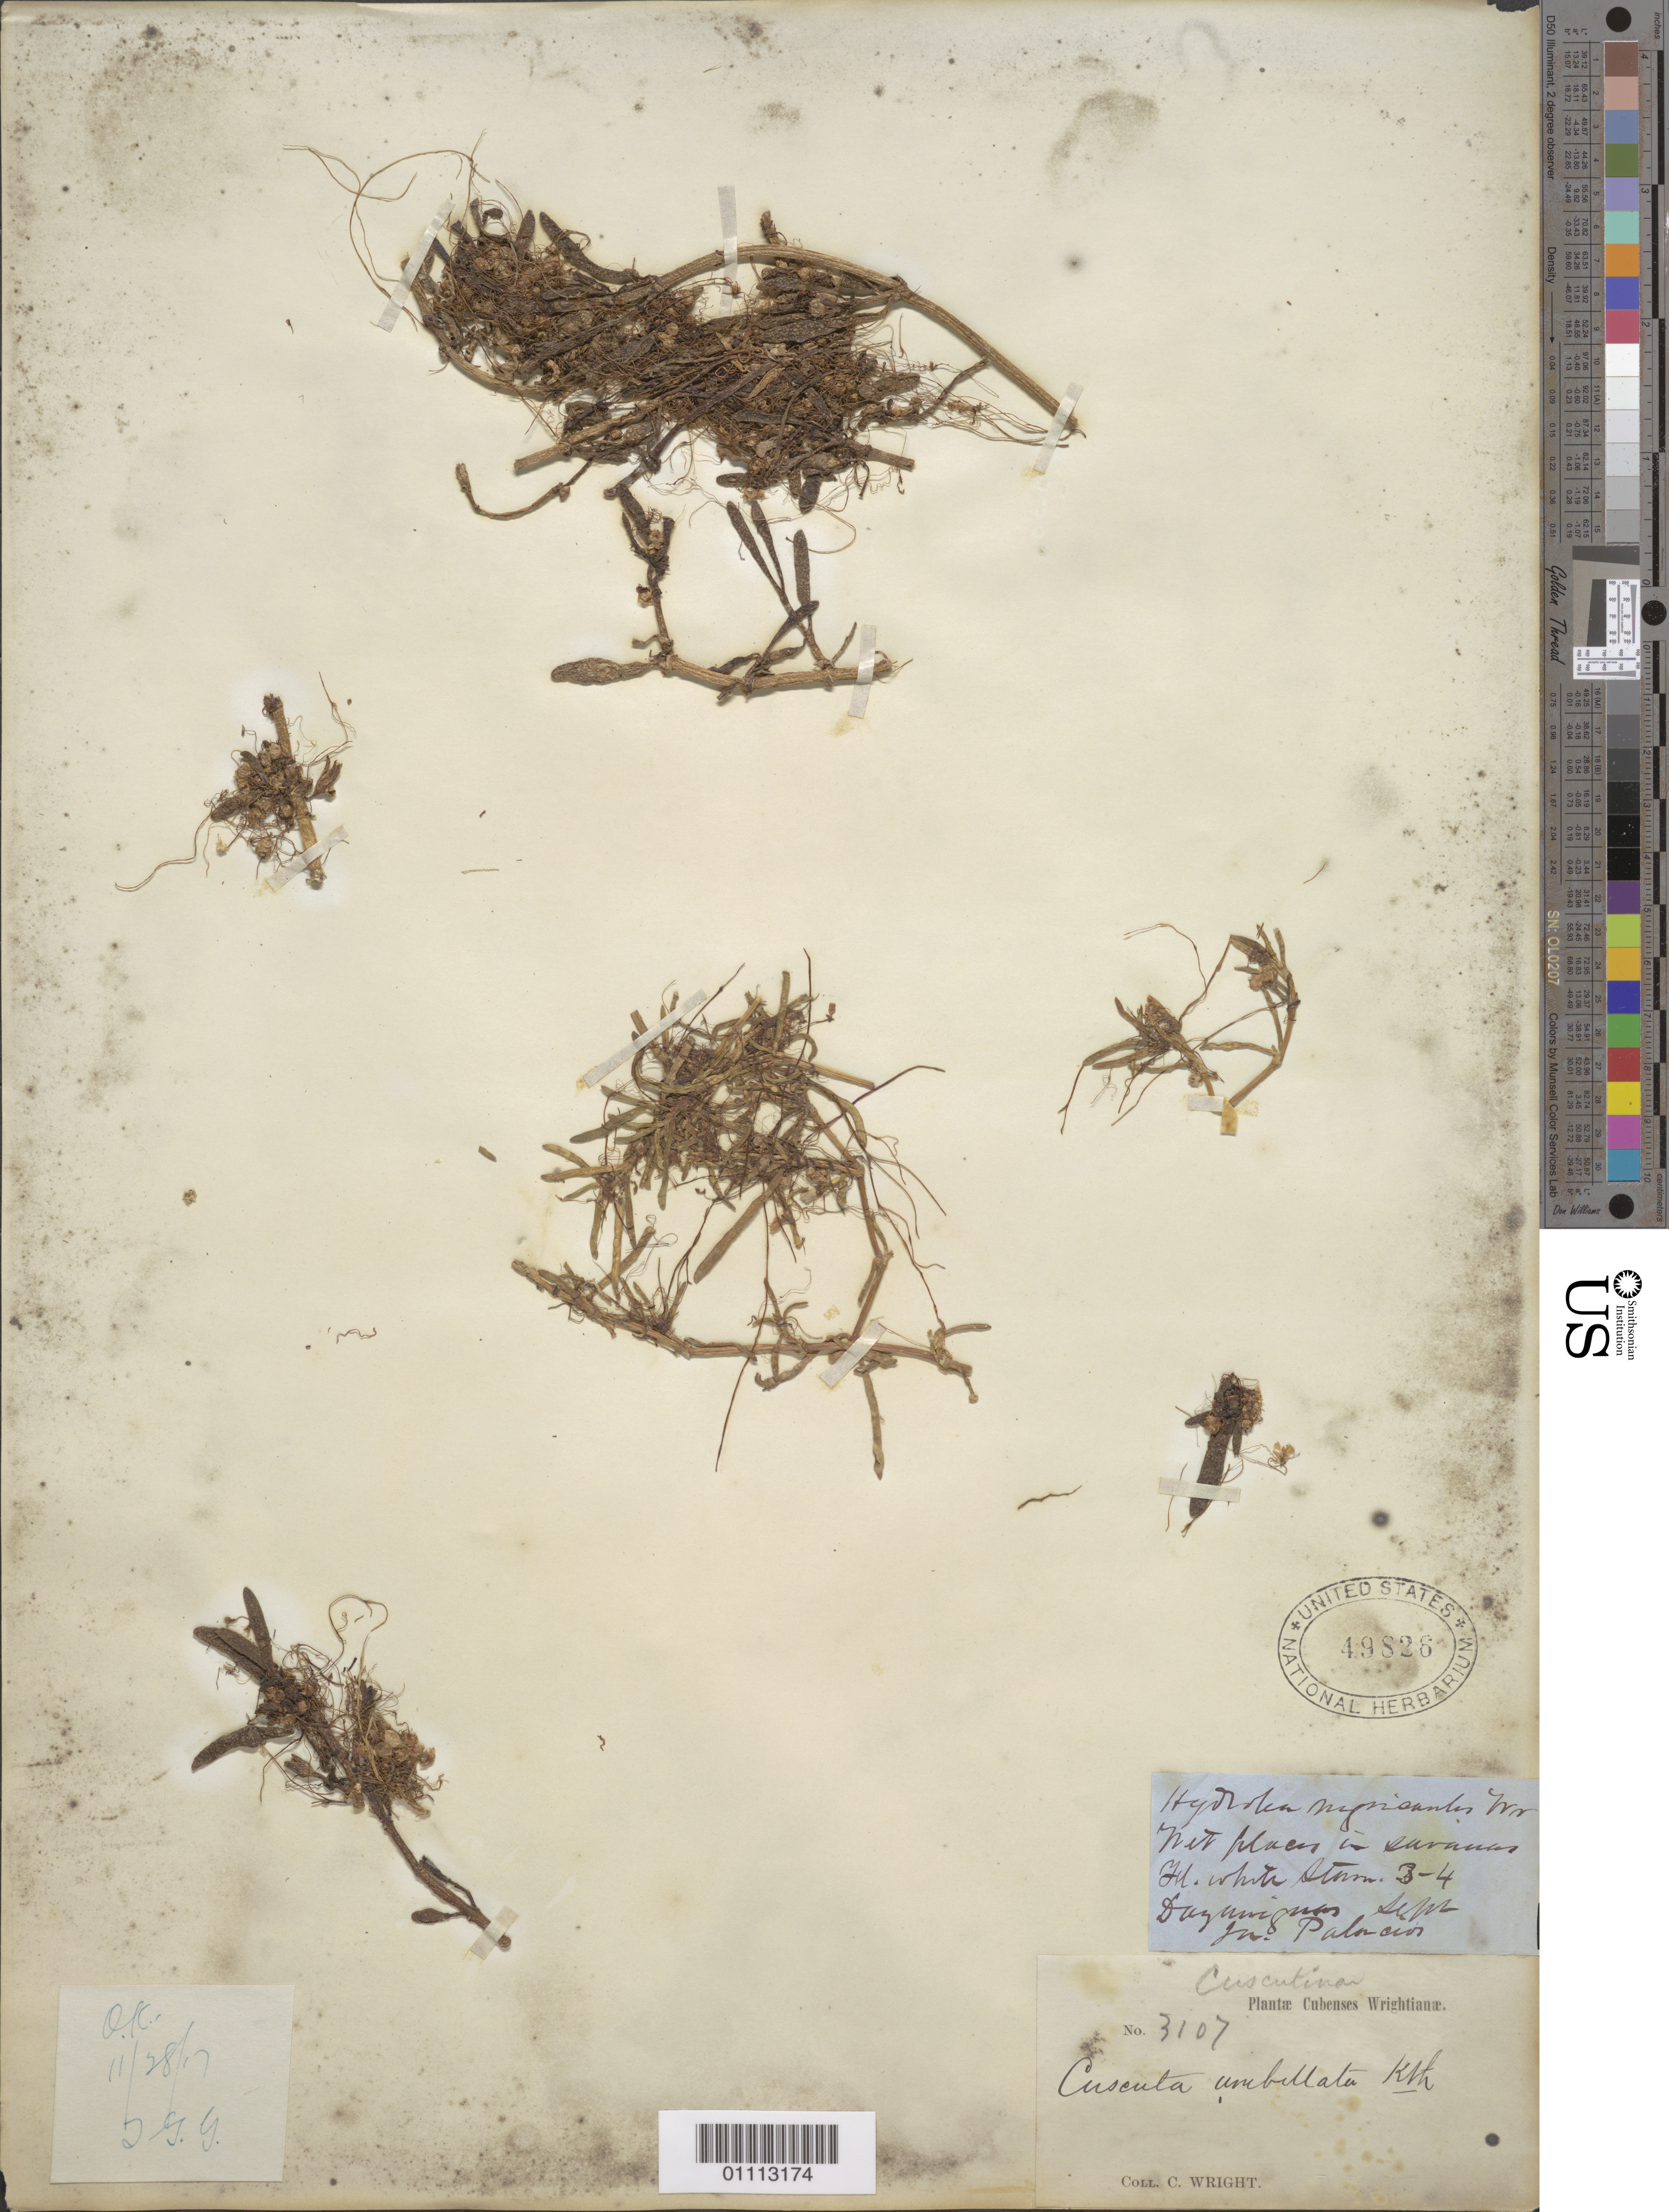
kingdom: Plantae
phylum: Tracheophyta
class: Magnoliopsida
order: Solanales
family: Convolvulaceae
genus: Cuscuta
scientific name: Cuscuta umbellata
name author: Kunth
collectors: C. Wright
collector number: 3107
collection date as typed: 1800 to 1899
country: Cuba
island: Cuba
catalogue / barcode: US 49826